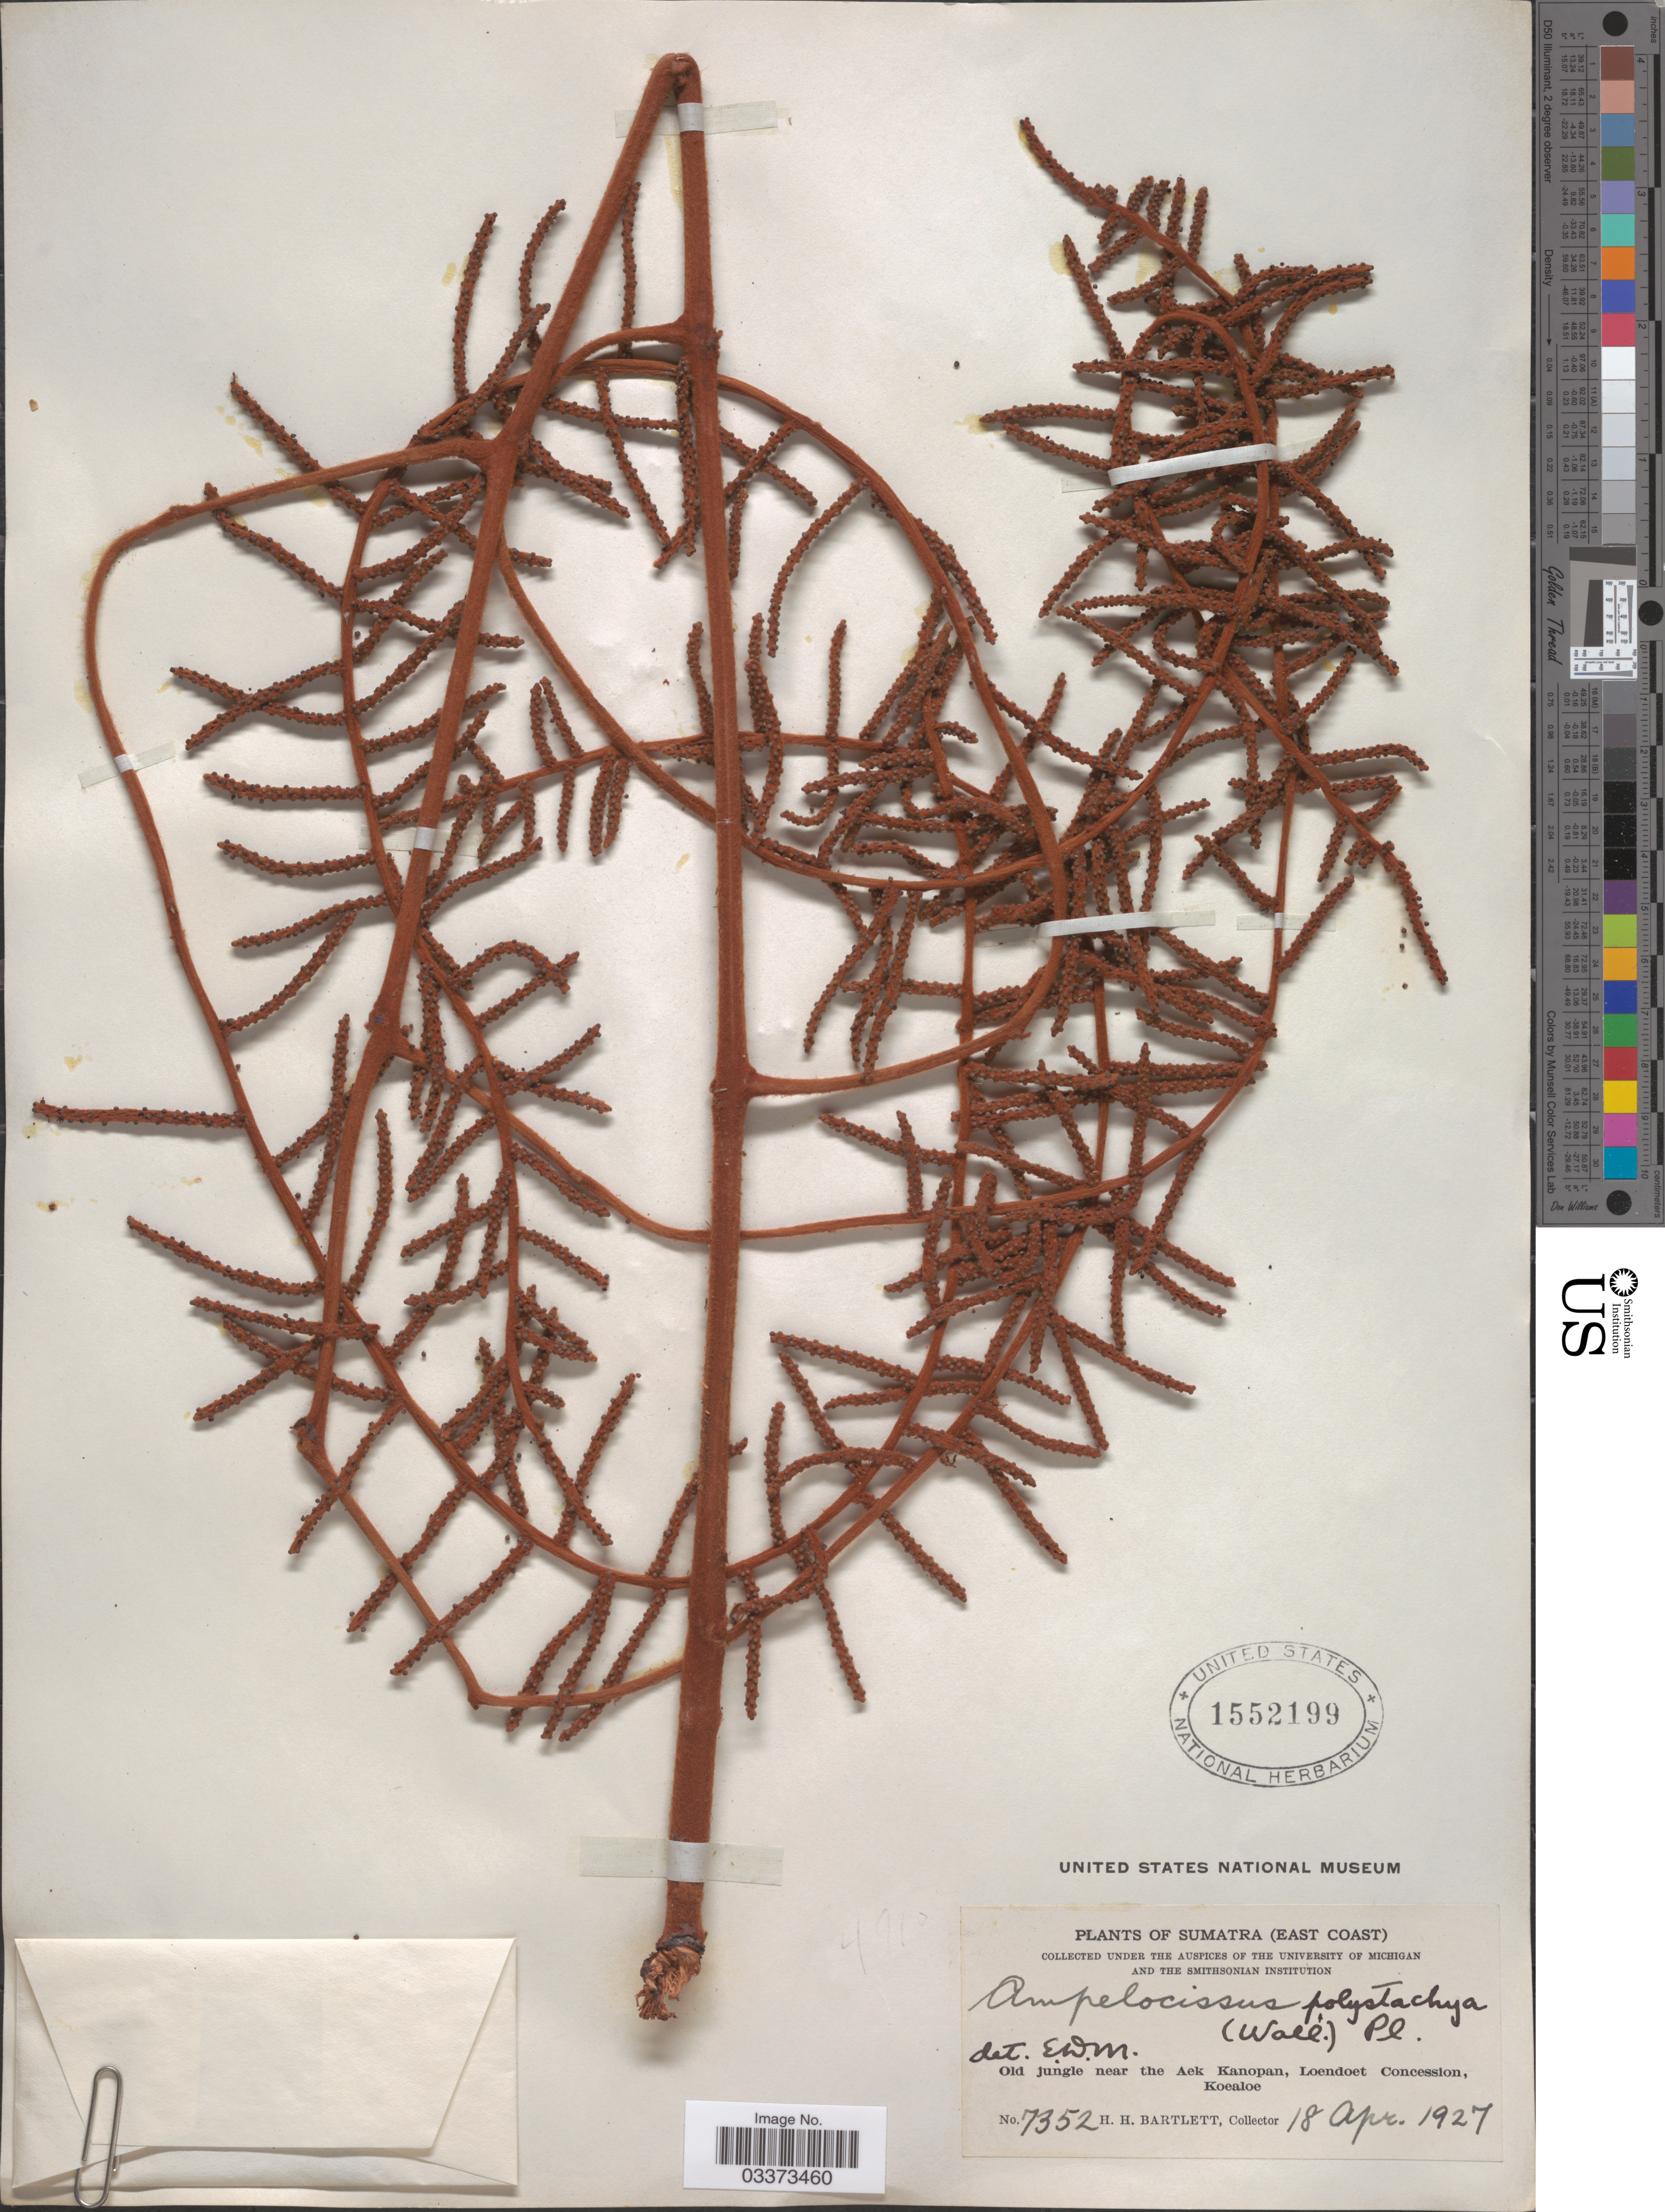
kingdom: Plantae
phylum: Tracheophyta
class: Magnoliopsida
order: Vitales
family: Vitaceae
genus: Ampelocissus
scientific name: Ampelocissus polystachya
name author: Planch.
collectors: H. H. Bartlett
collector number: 7352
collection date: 1927-04-18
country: Indonesia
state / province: Sumatra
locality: (East Coast). Old jungle near the Aek Kanopan, Loendoet Concession, Koealoe.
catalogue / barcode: US 1552199